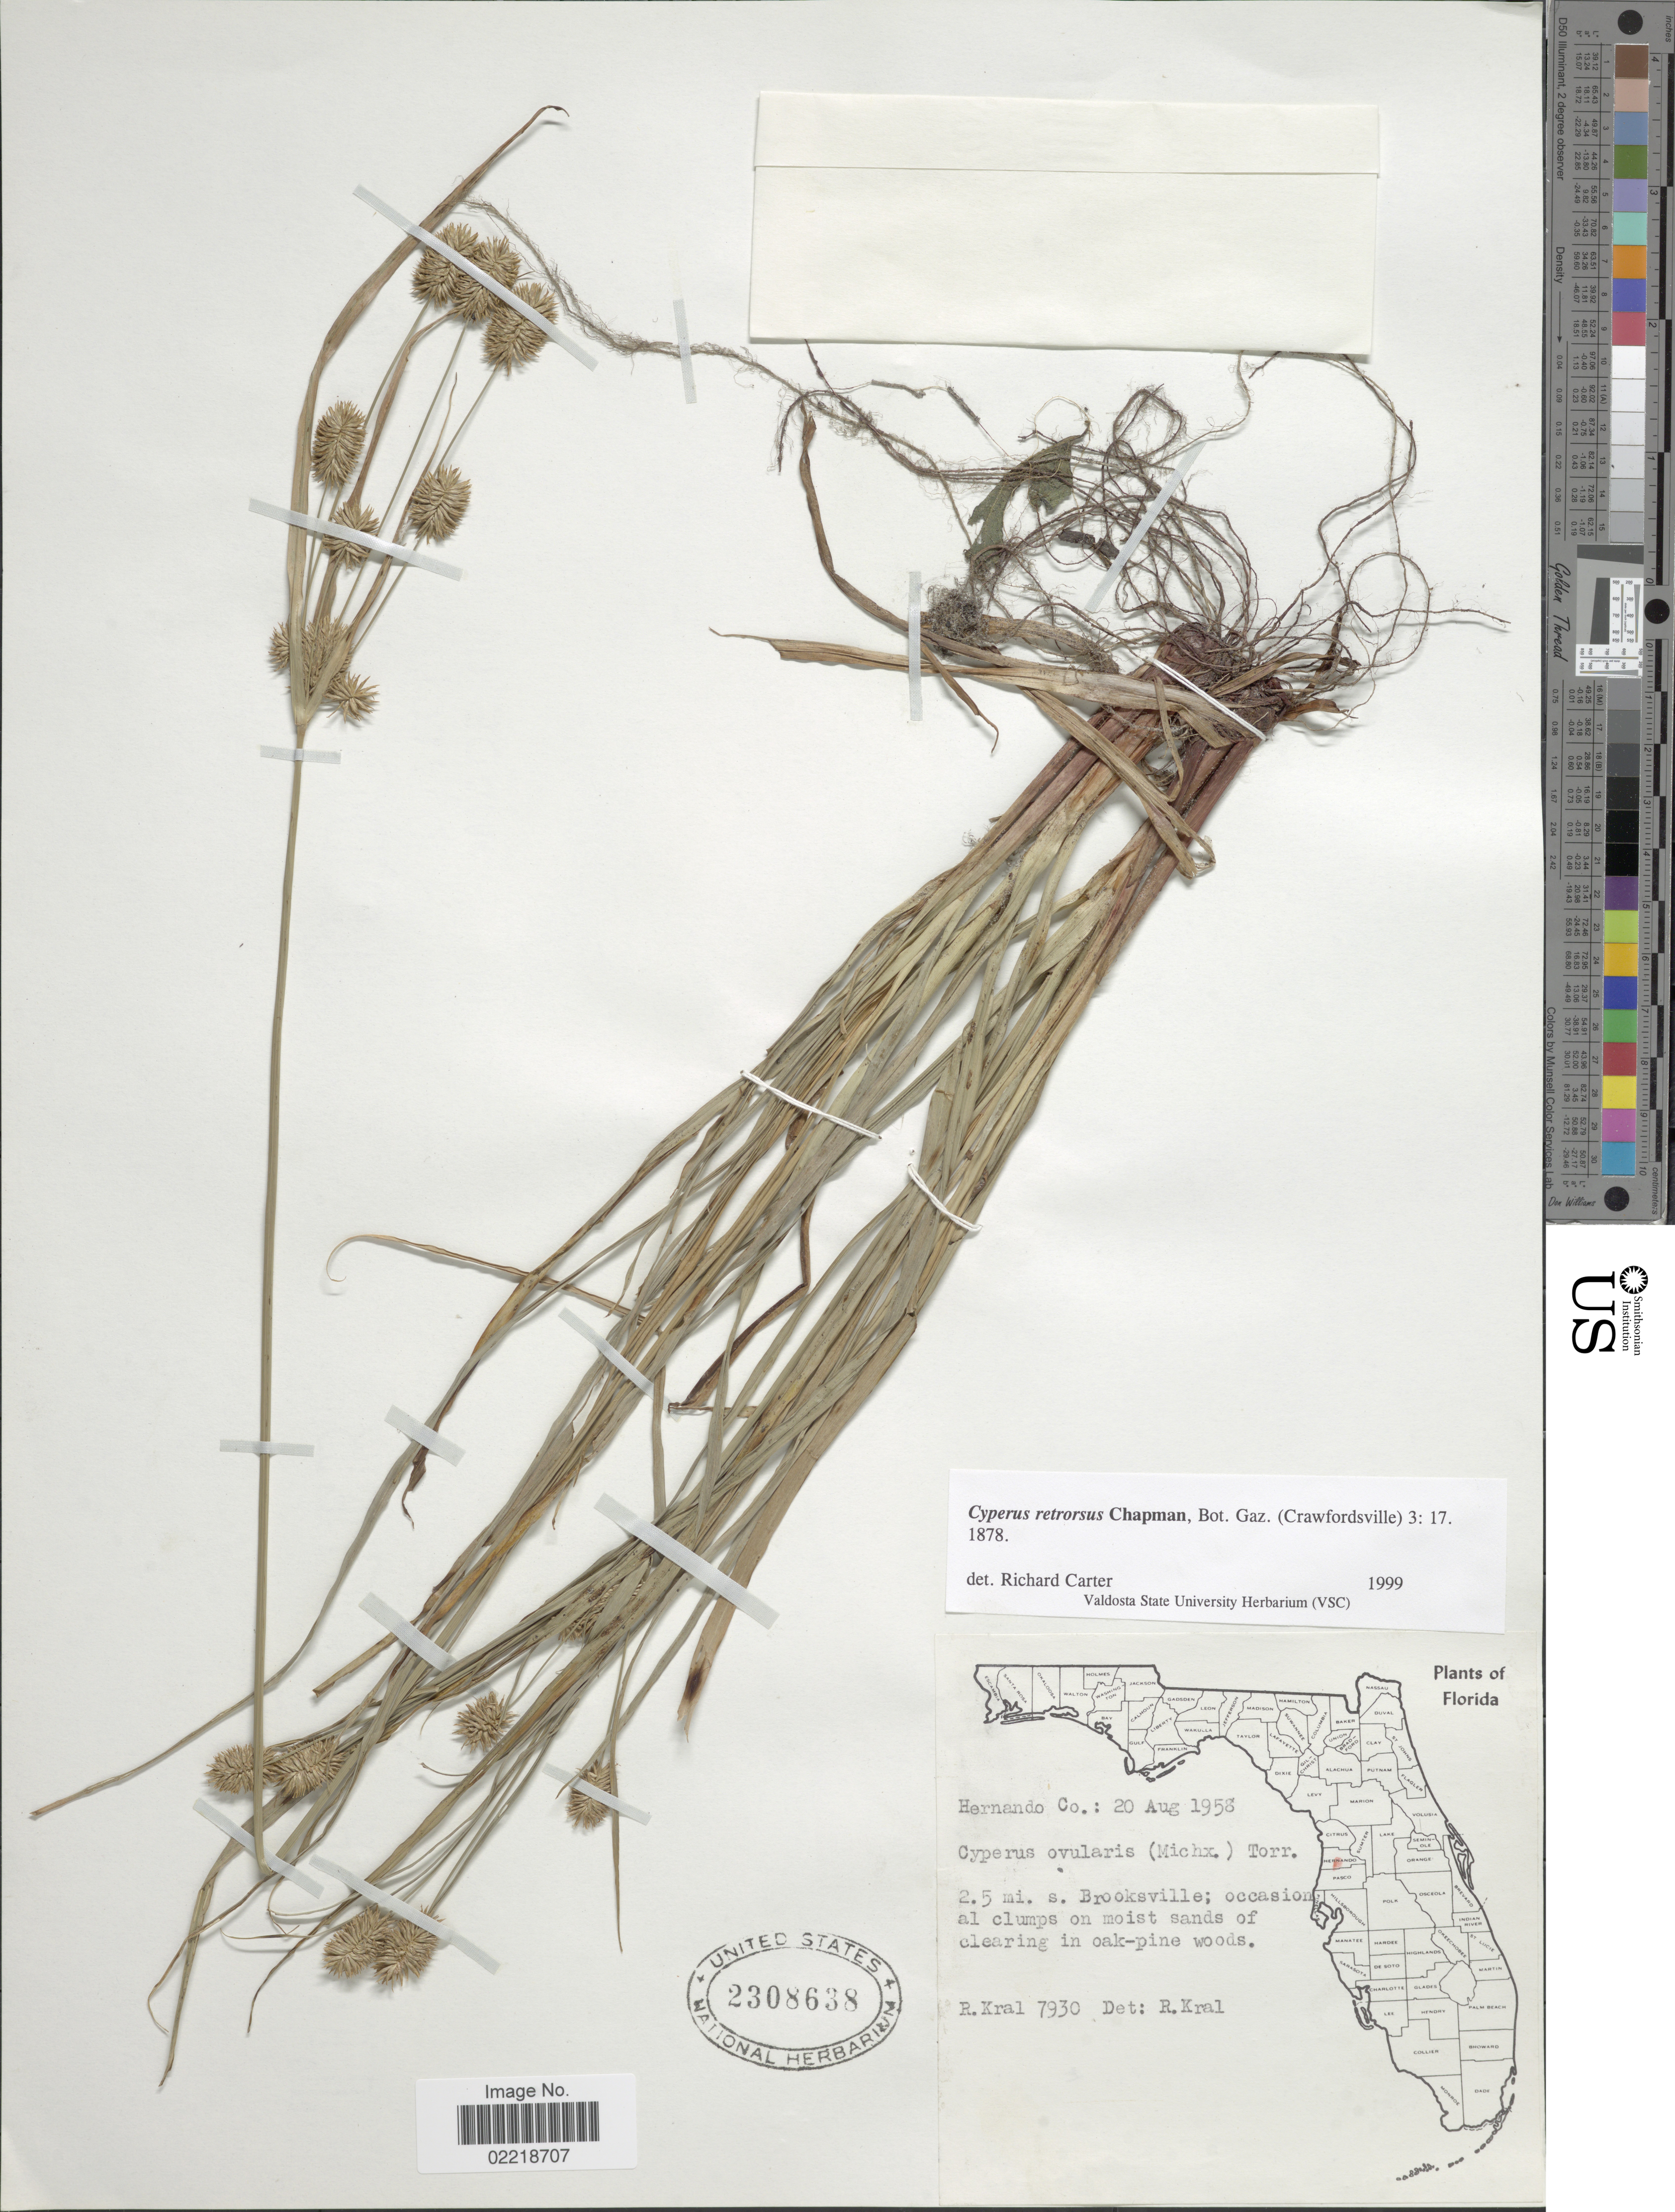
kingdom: Plantae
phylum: Tracheophyta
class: Liliopsida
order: Poales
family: Cyperaceae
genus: Cyperus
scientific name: Cyperus retrorsus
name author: Chapm.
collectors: R. Kral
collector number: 7930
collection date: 1958-08-20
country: United States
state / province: Florida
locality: Hernando Co.: 2.5 mi. s. Brooksville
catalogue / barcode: US 2308638